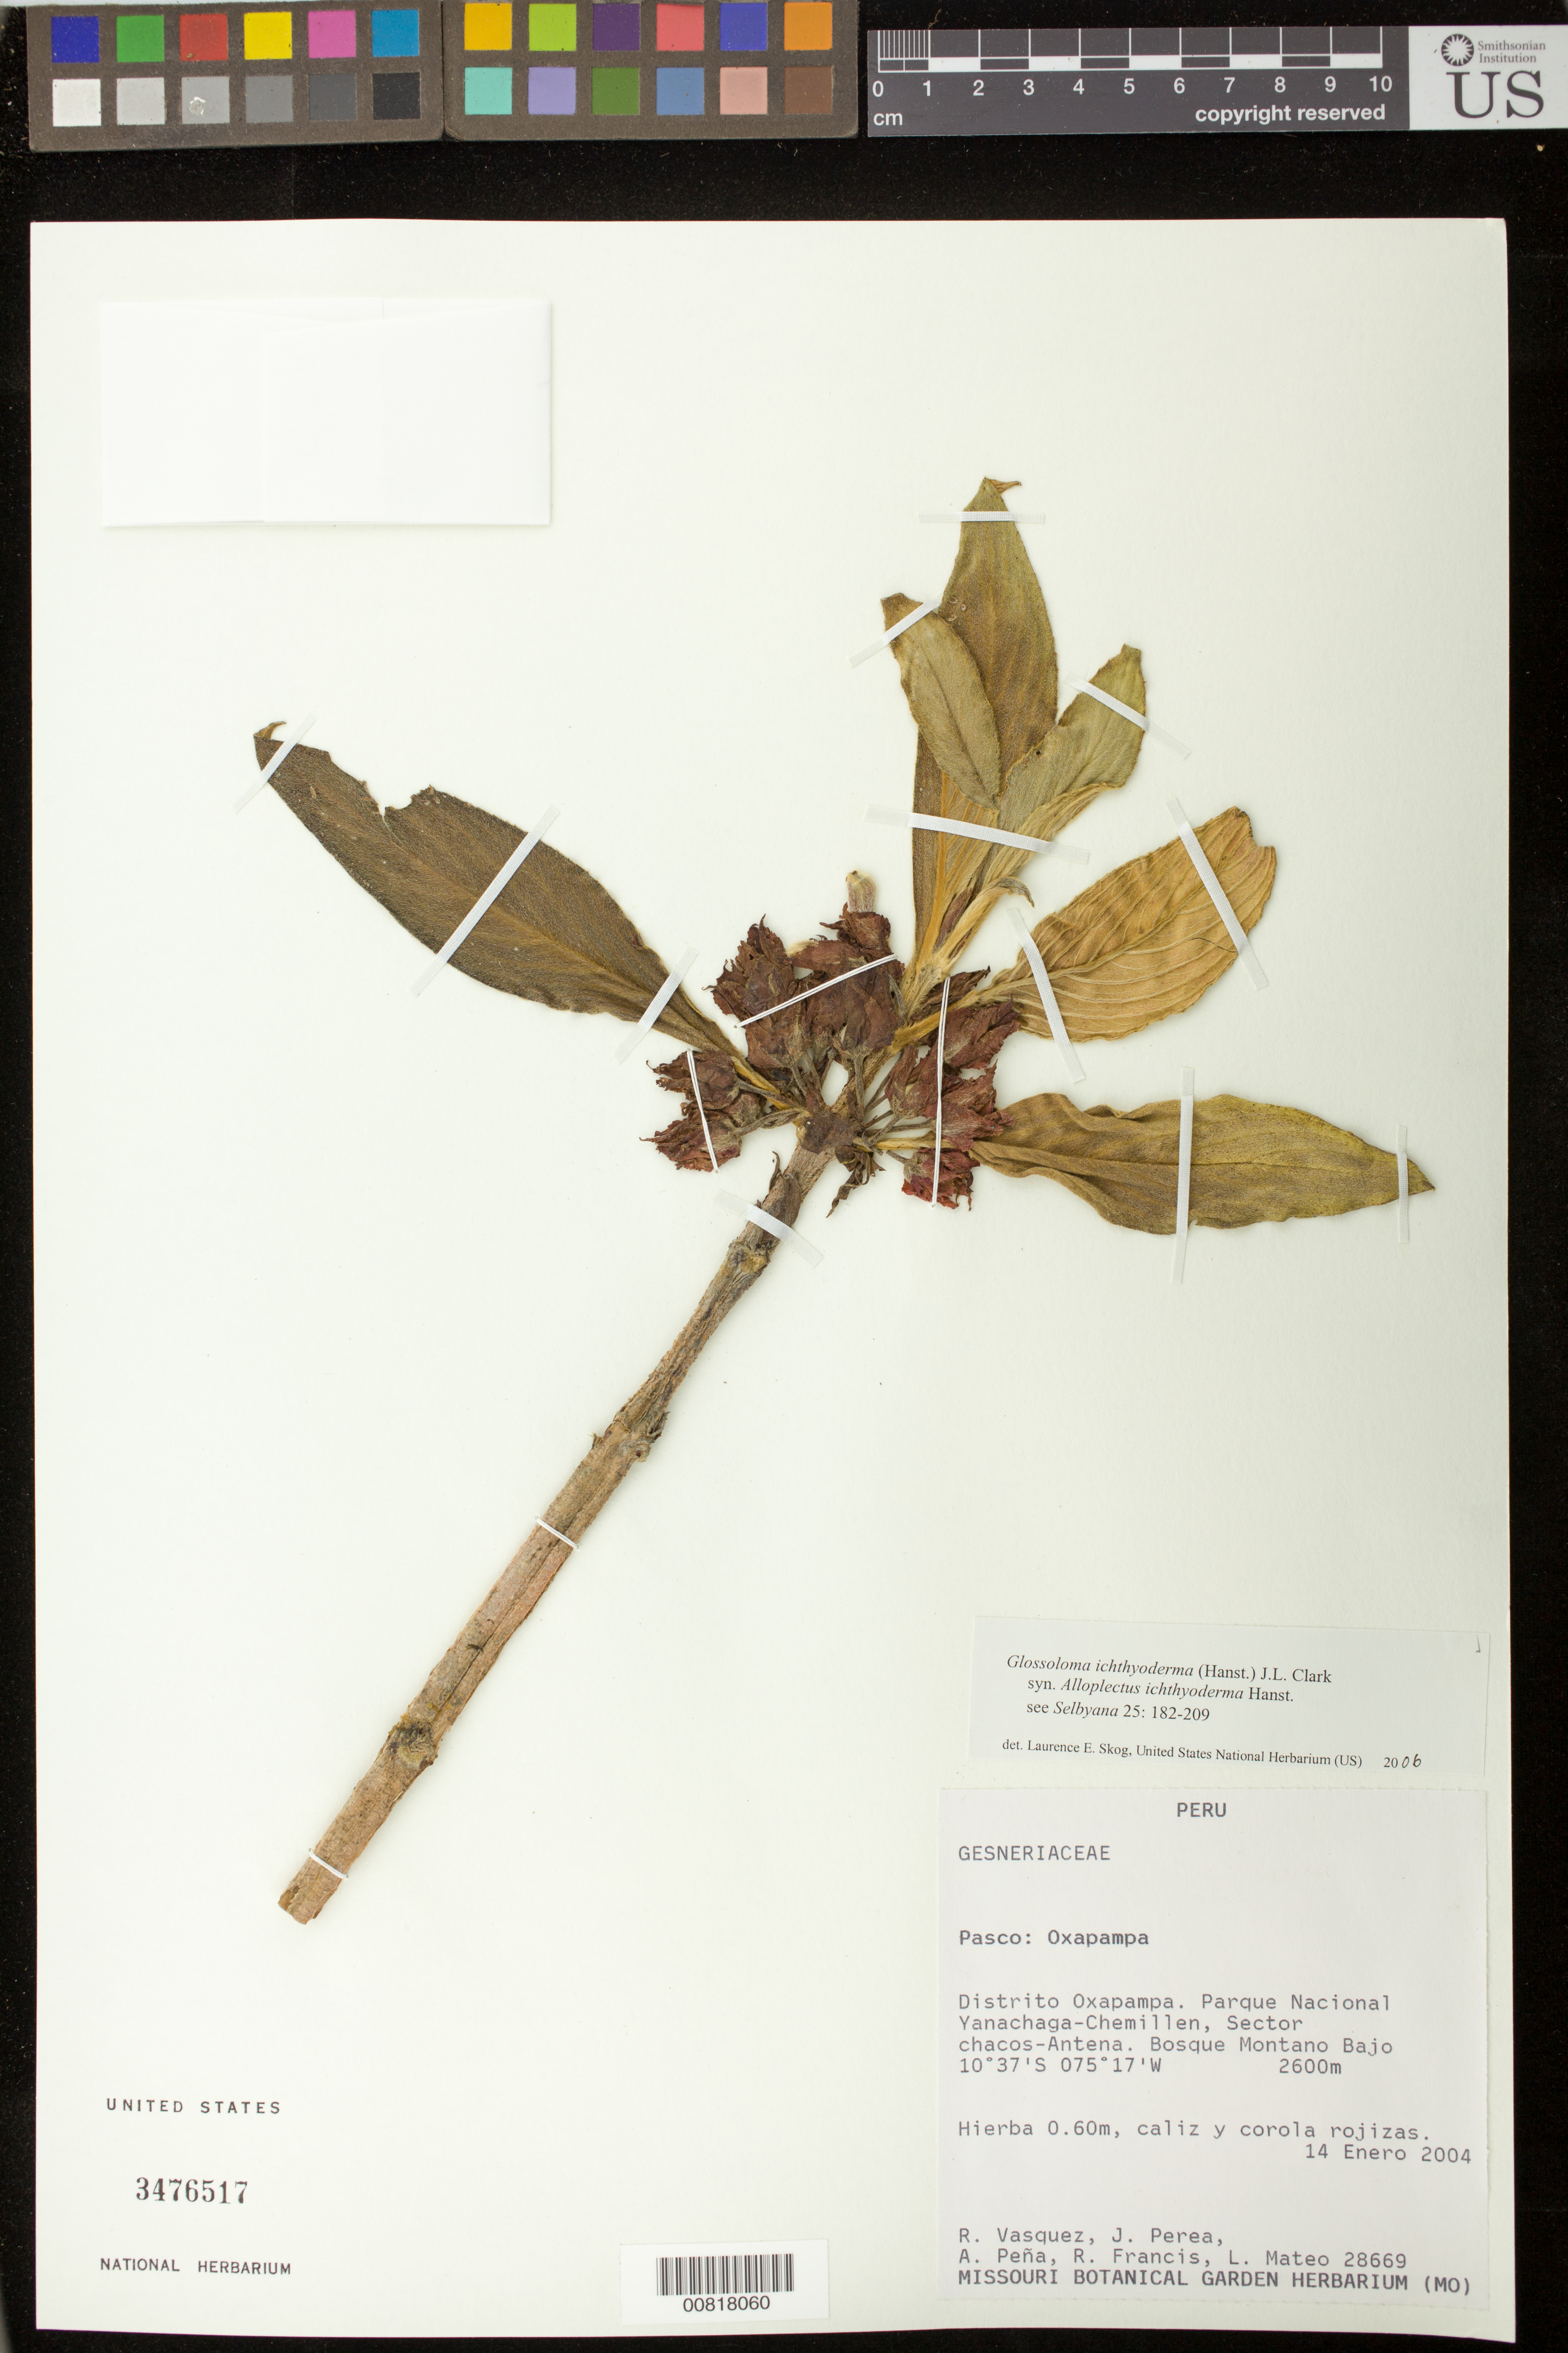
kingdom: Plantae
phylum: Tracheophyta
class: Magnoliopsida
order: Lamiales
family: Gesneriaceae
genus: Glossoloma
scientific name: Glossoloma ichthyoderma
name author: (Hanst.) J.L. Clark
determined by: Skog, Laurence E.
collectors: R. Vásquez & et al.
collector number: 28669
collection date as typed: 14 Jan 2004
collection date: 2004-01-14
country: Peru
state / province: Pasco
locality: Pasco: Oxapampa. Distrito Oxapampa, Parque Nacional Yanachaga-Chemillen, sector chacos-Antena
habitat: Bosque montano bajo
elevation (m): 2600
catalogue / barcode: US 3476517